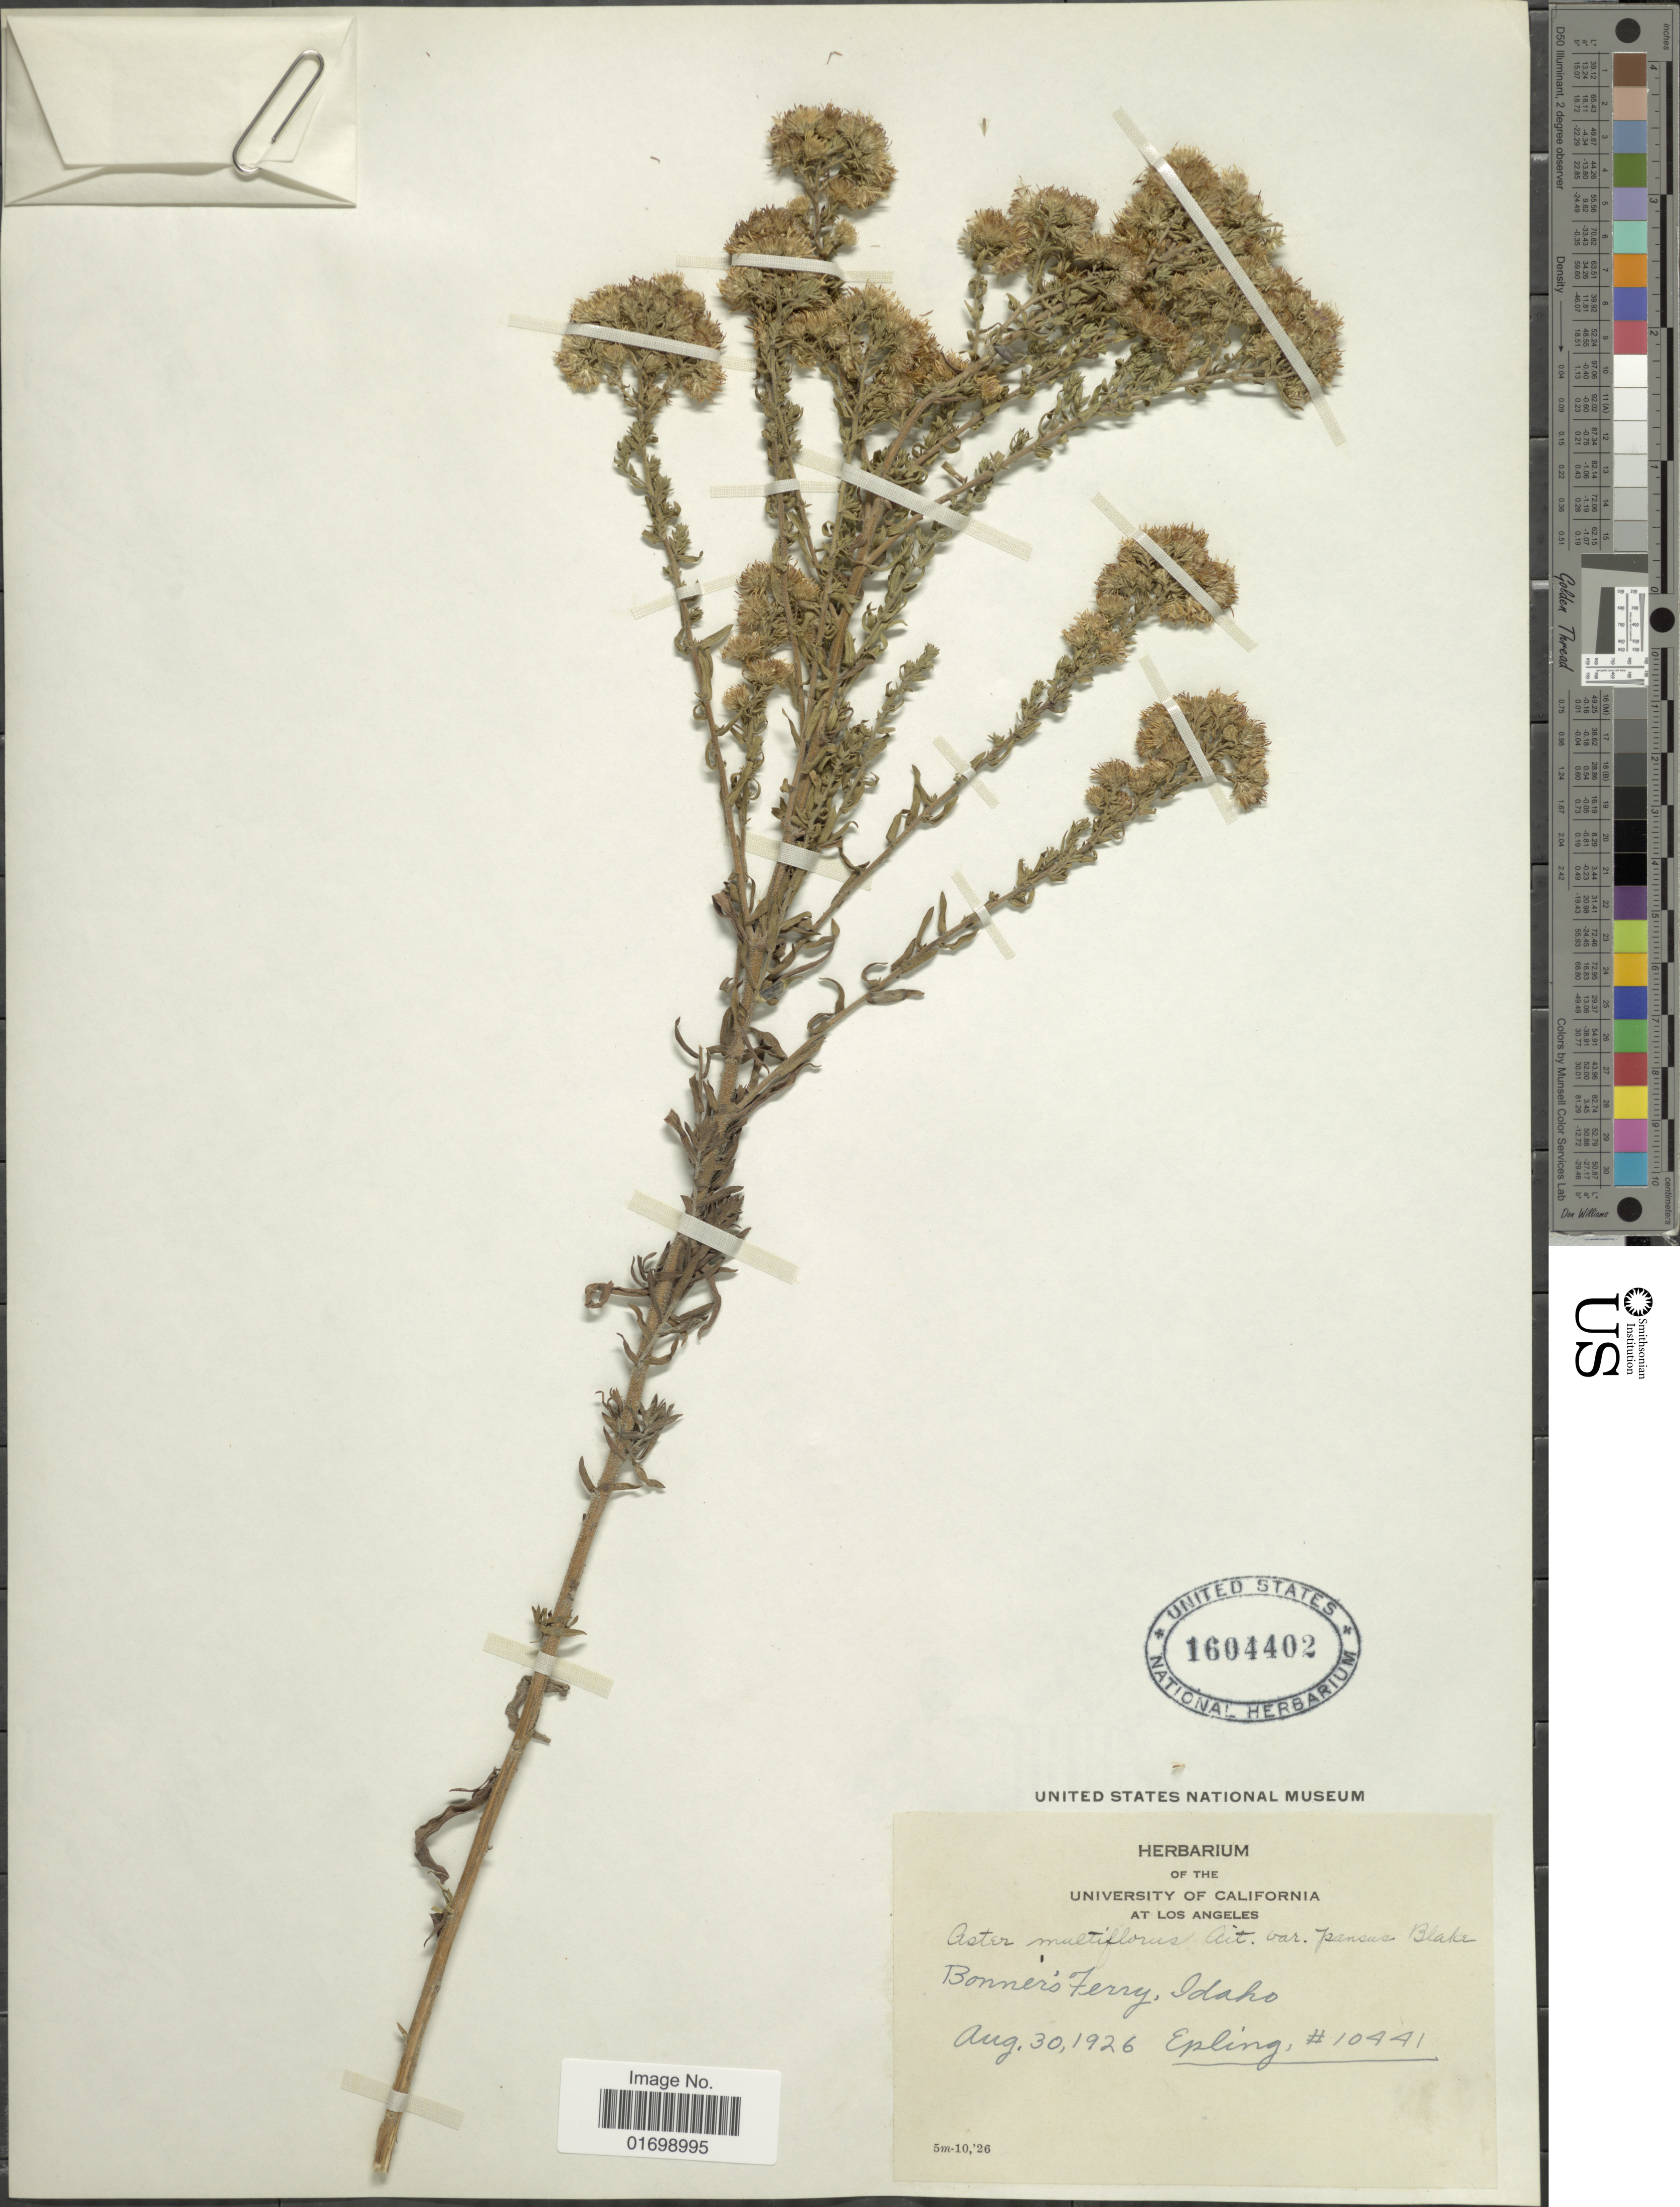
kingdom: Plantae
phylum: Tracheophyta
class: Magnoliopsida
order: Asterales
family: Asteraceae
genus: Symphyotrichum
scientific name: Symphyotrichum ericoides var. prostratum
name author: (Kuntze) G.L. Nesom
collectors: -- Epling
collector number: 10441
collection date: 1926-08-30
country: United States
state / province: Idaho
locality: Bonner's Ferry.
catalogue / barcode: US 1604402